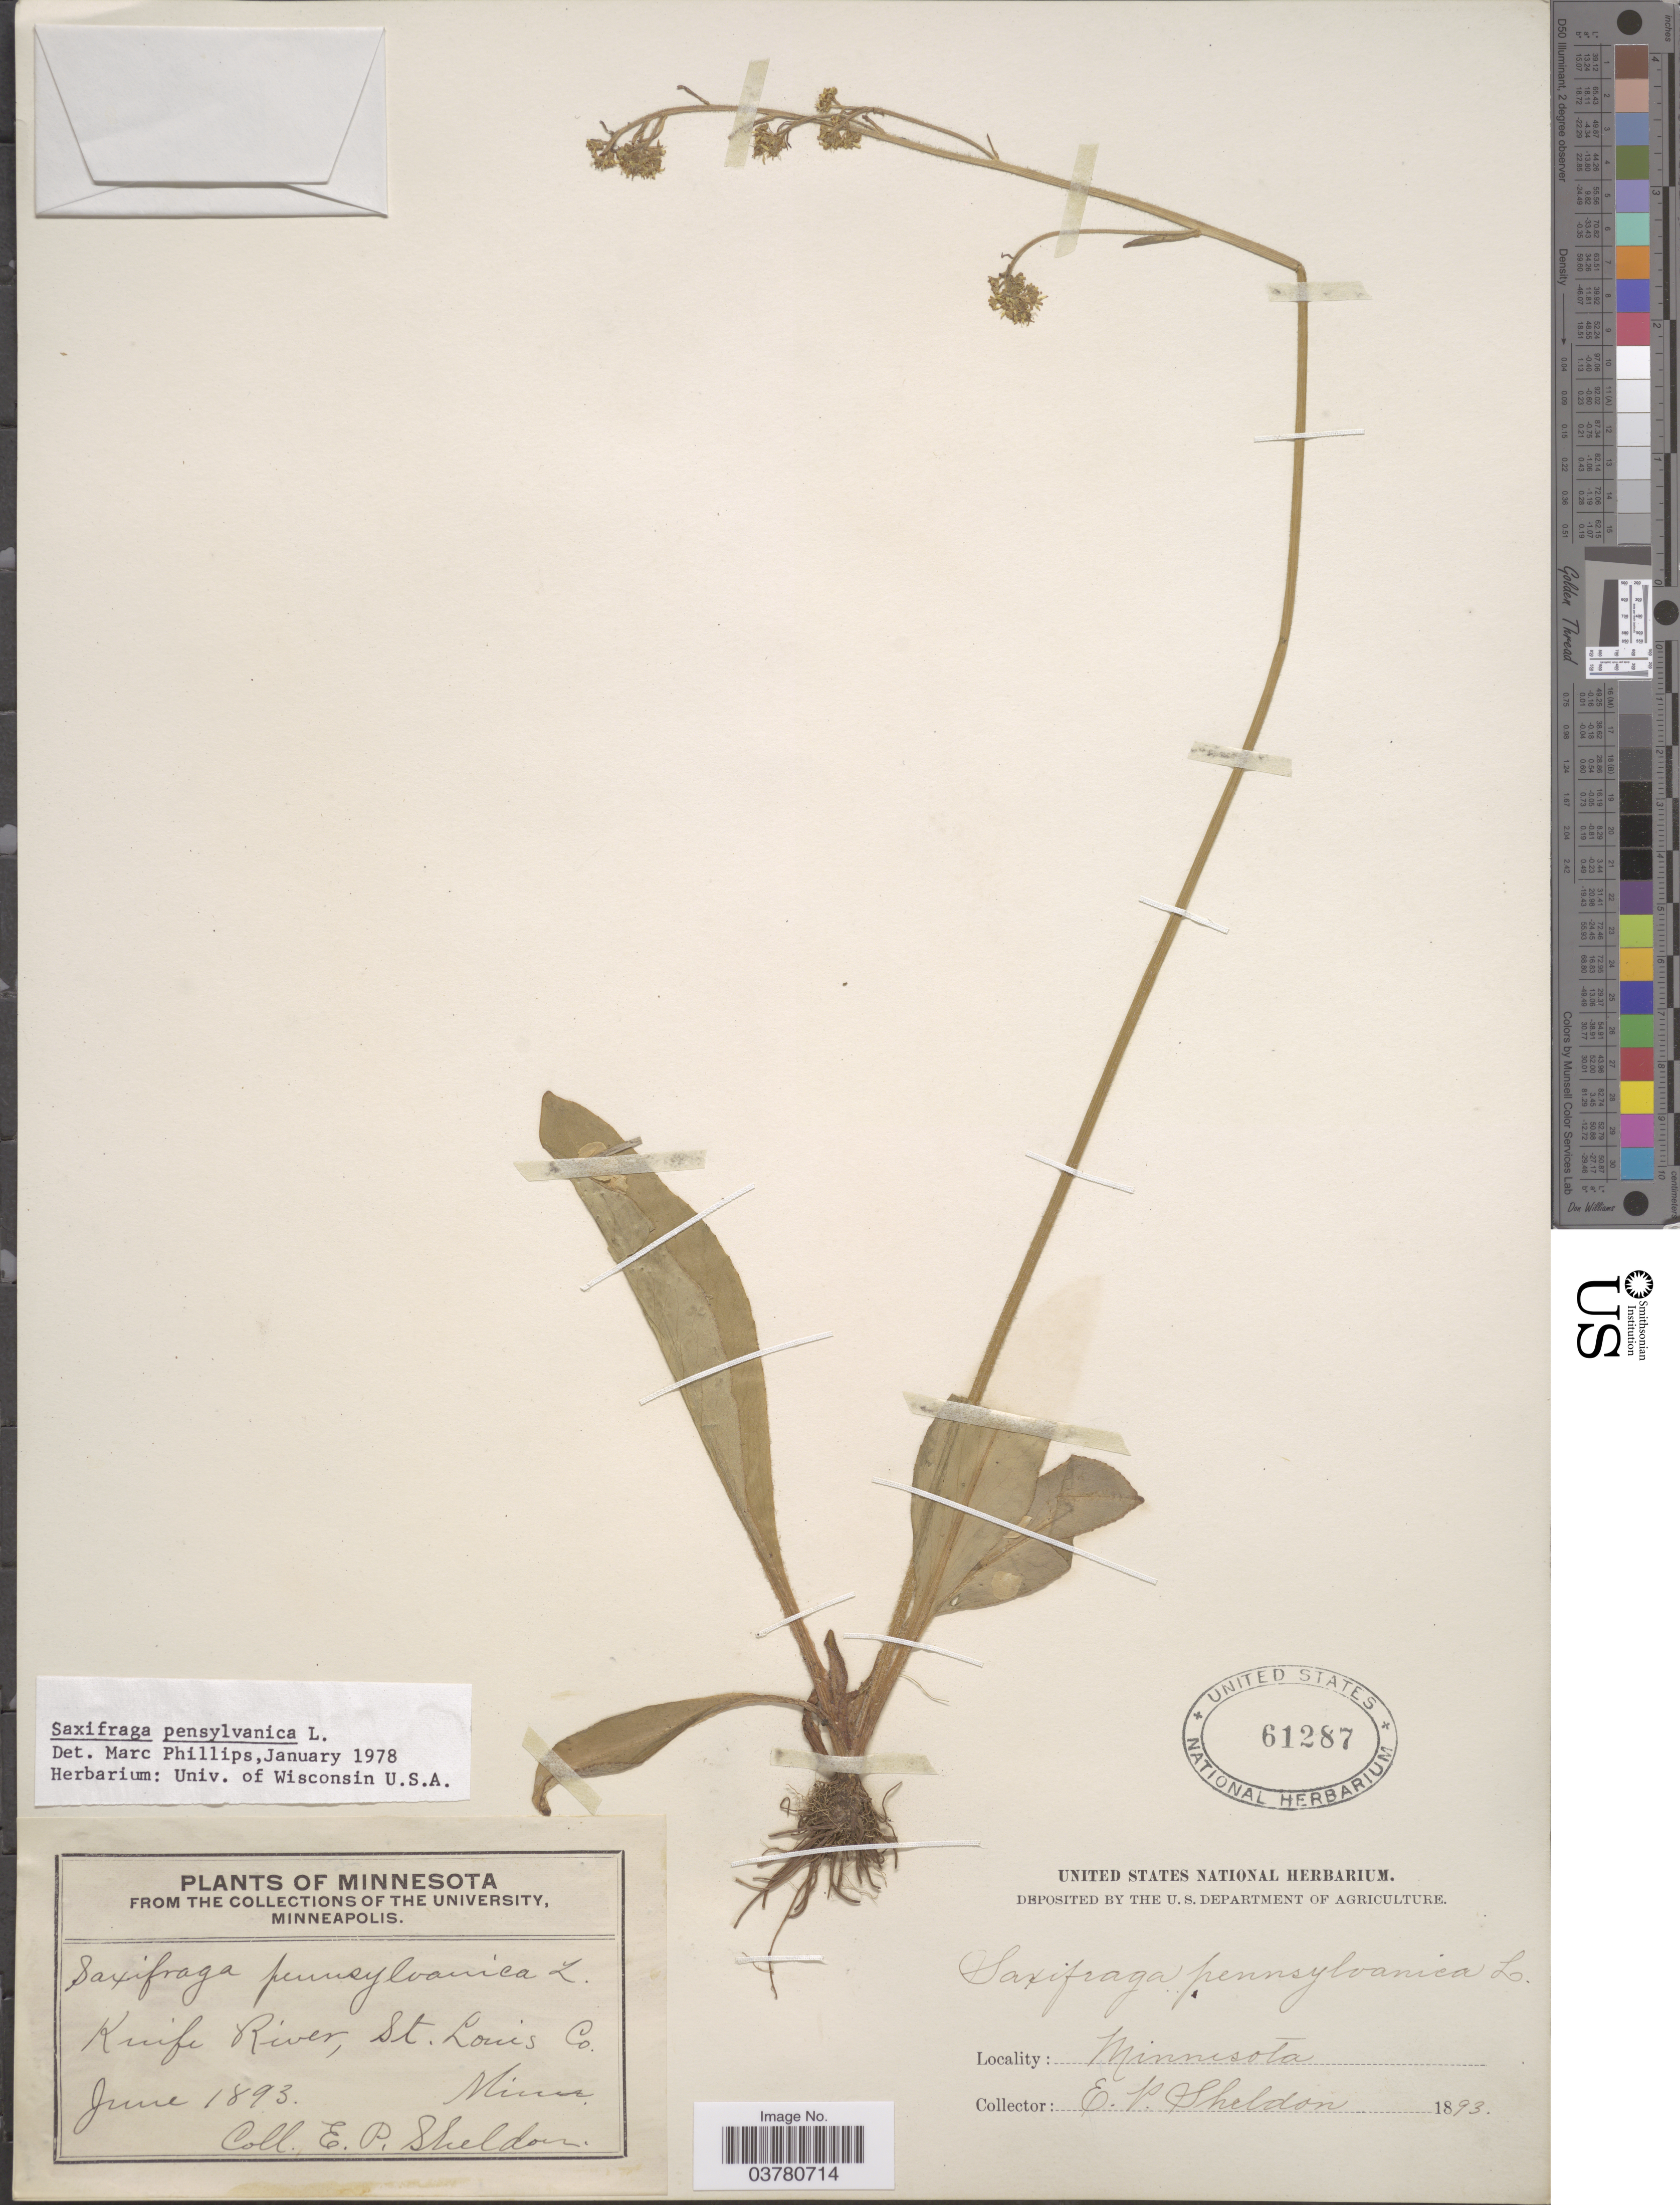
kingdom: Plantae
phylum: Tracheophyta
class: Magnoliopsida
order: Saxifragales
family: Saxifragaceae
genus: Micranthes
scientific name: Micranthes pensylvanica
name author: (L.) Haw.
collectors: E. P. Sheldon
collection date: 1893-06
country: United States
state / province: Minnesota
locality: Knife River, St. Louis Co.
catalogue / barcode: US 61287